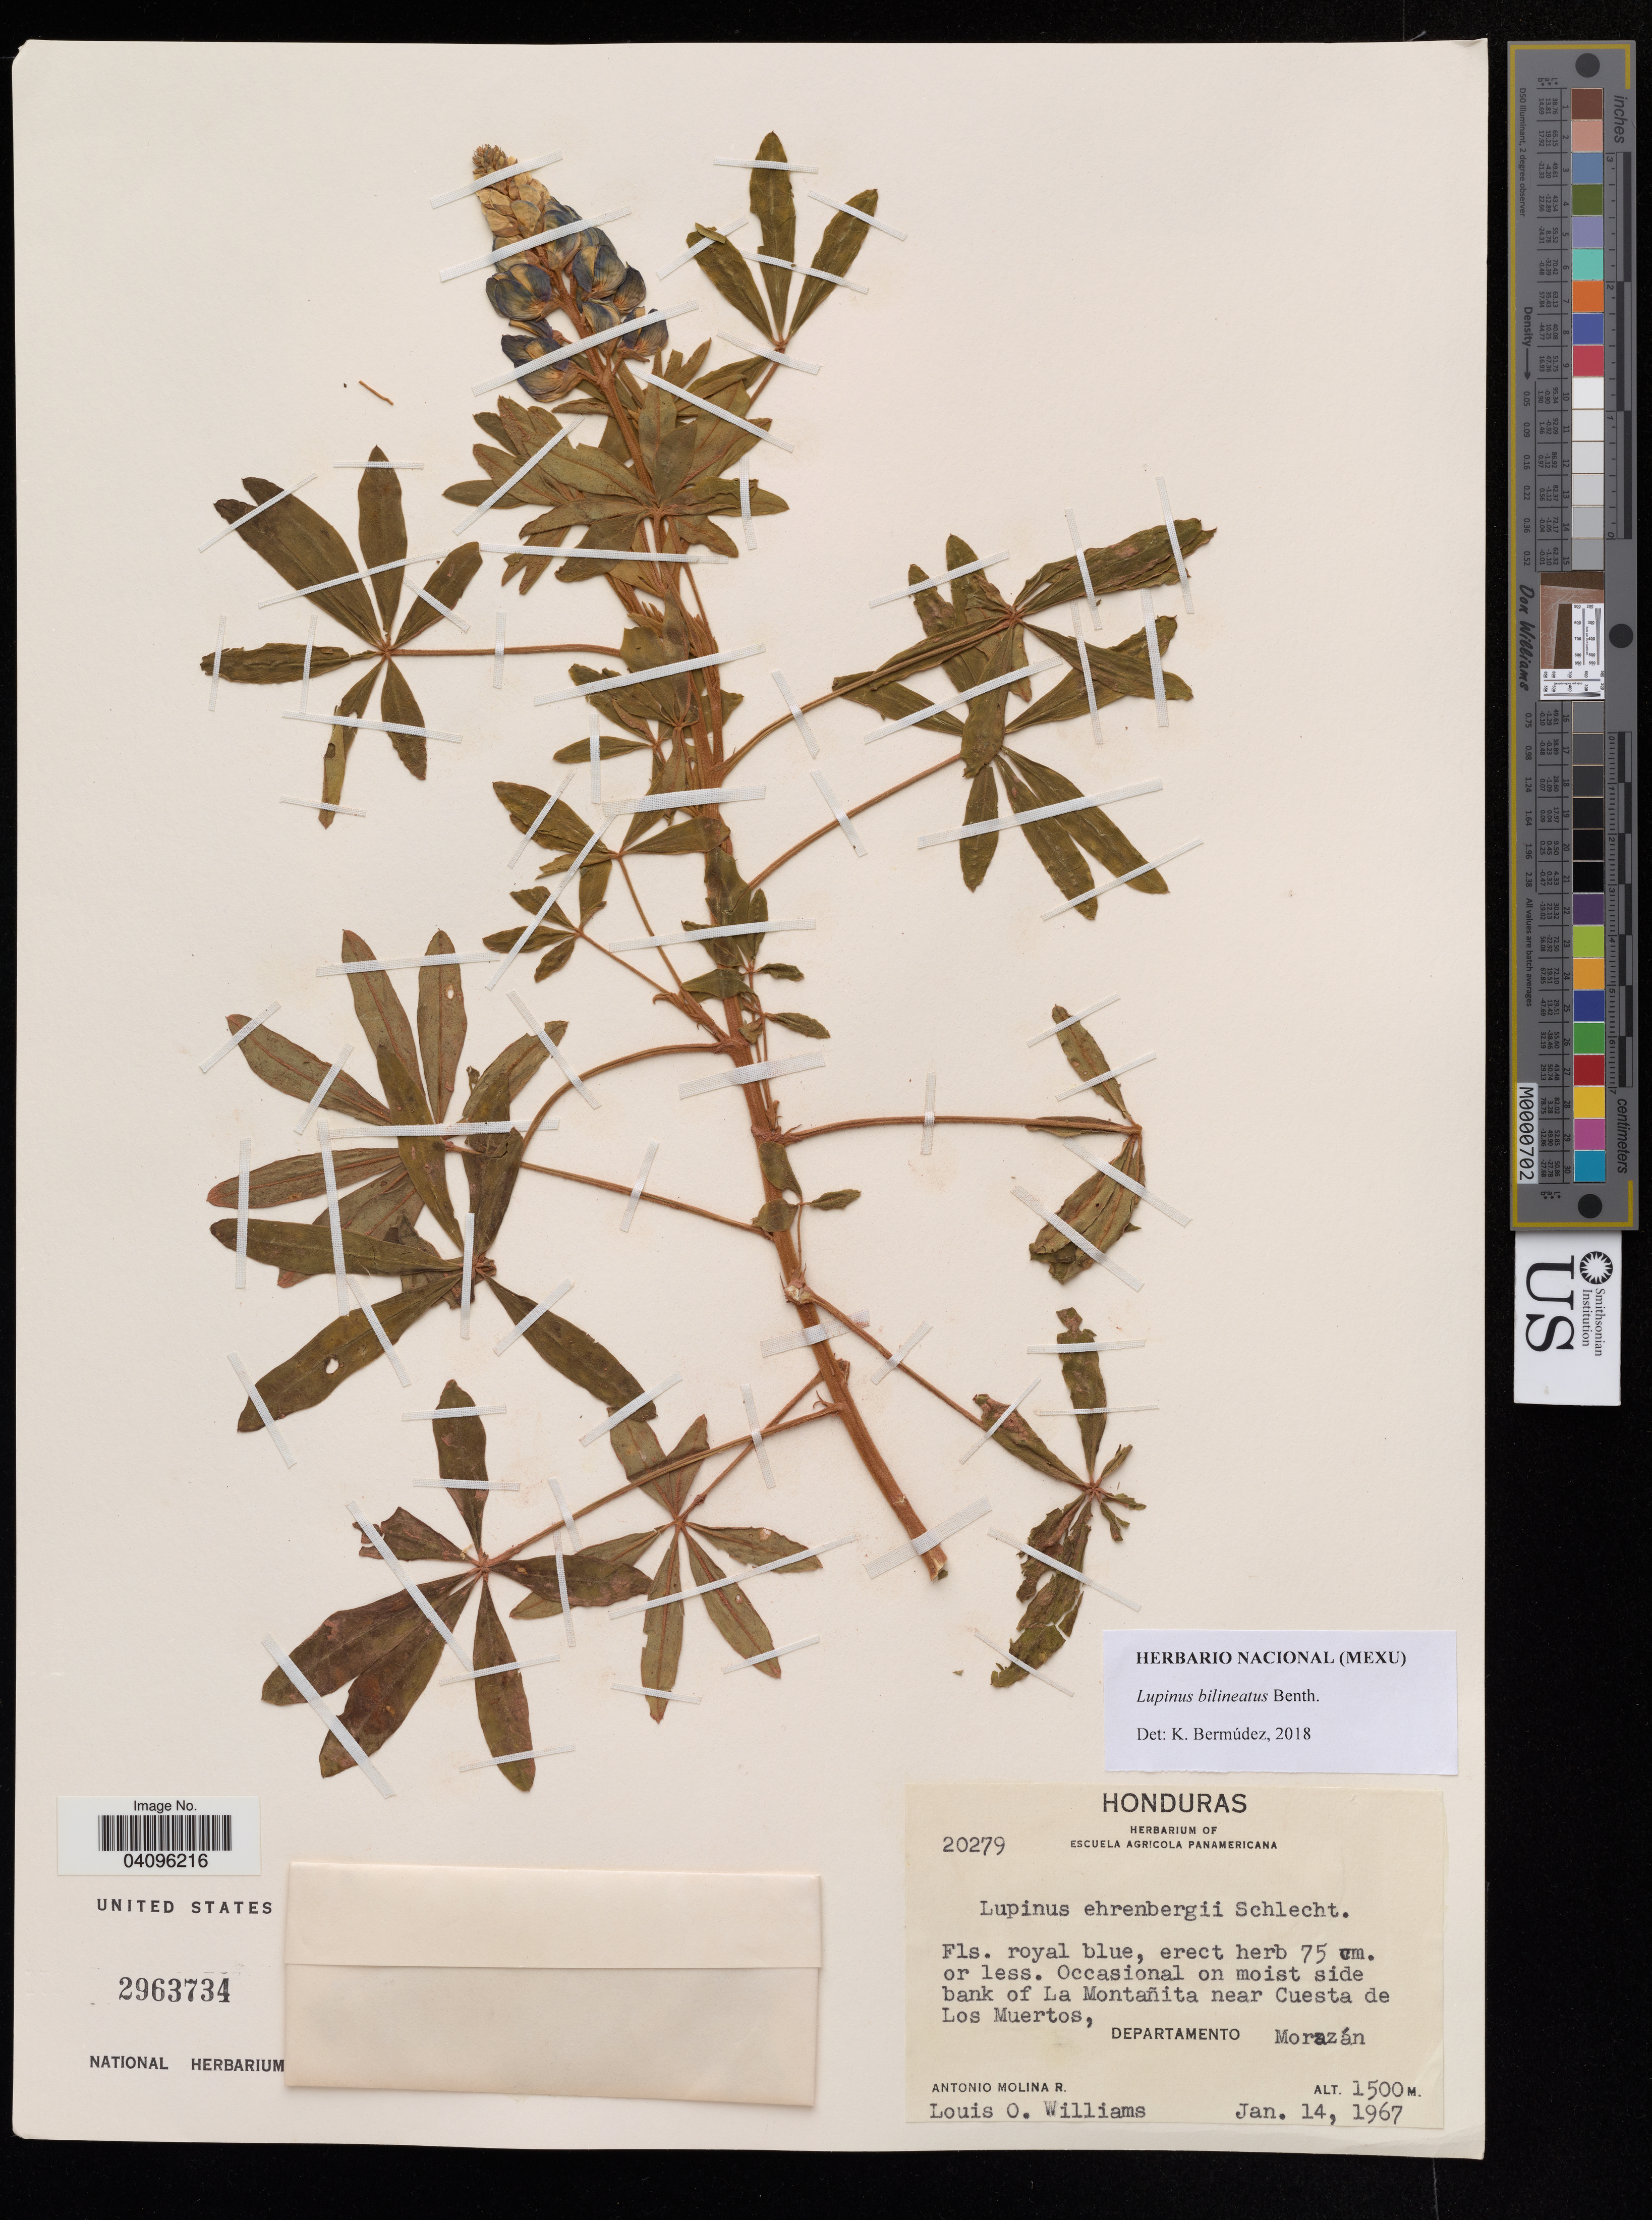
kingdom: Plantae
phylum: Tracheophyta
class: Magnoliopsida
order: Fabales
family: Fabaceae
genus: Lupinus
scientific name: Lupinus bilineatus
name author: Benth.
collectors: A. Molina R. & L. Williams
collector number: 20279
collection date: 1967-01-14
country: Honduras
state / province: Fco. Morazán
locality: Occasional on moist side bank of La Montañita near Cuesta de Los Muertos.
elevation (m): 1500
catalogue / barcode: US 2963734